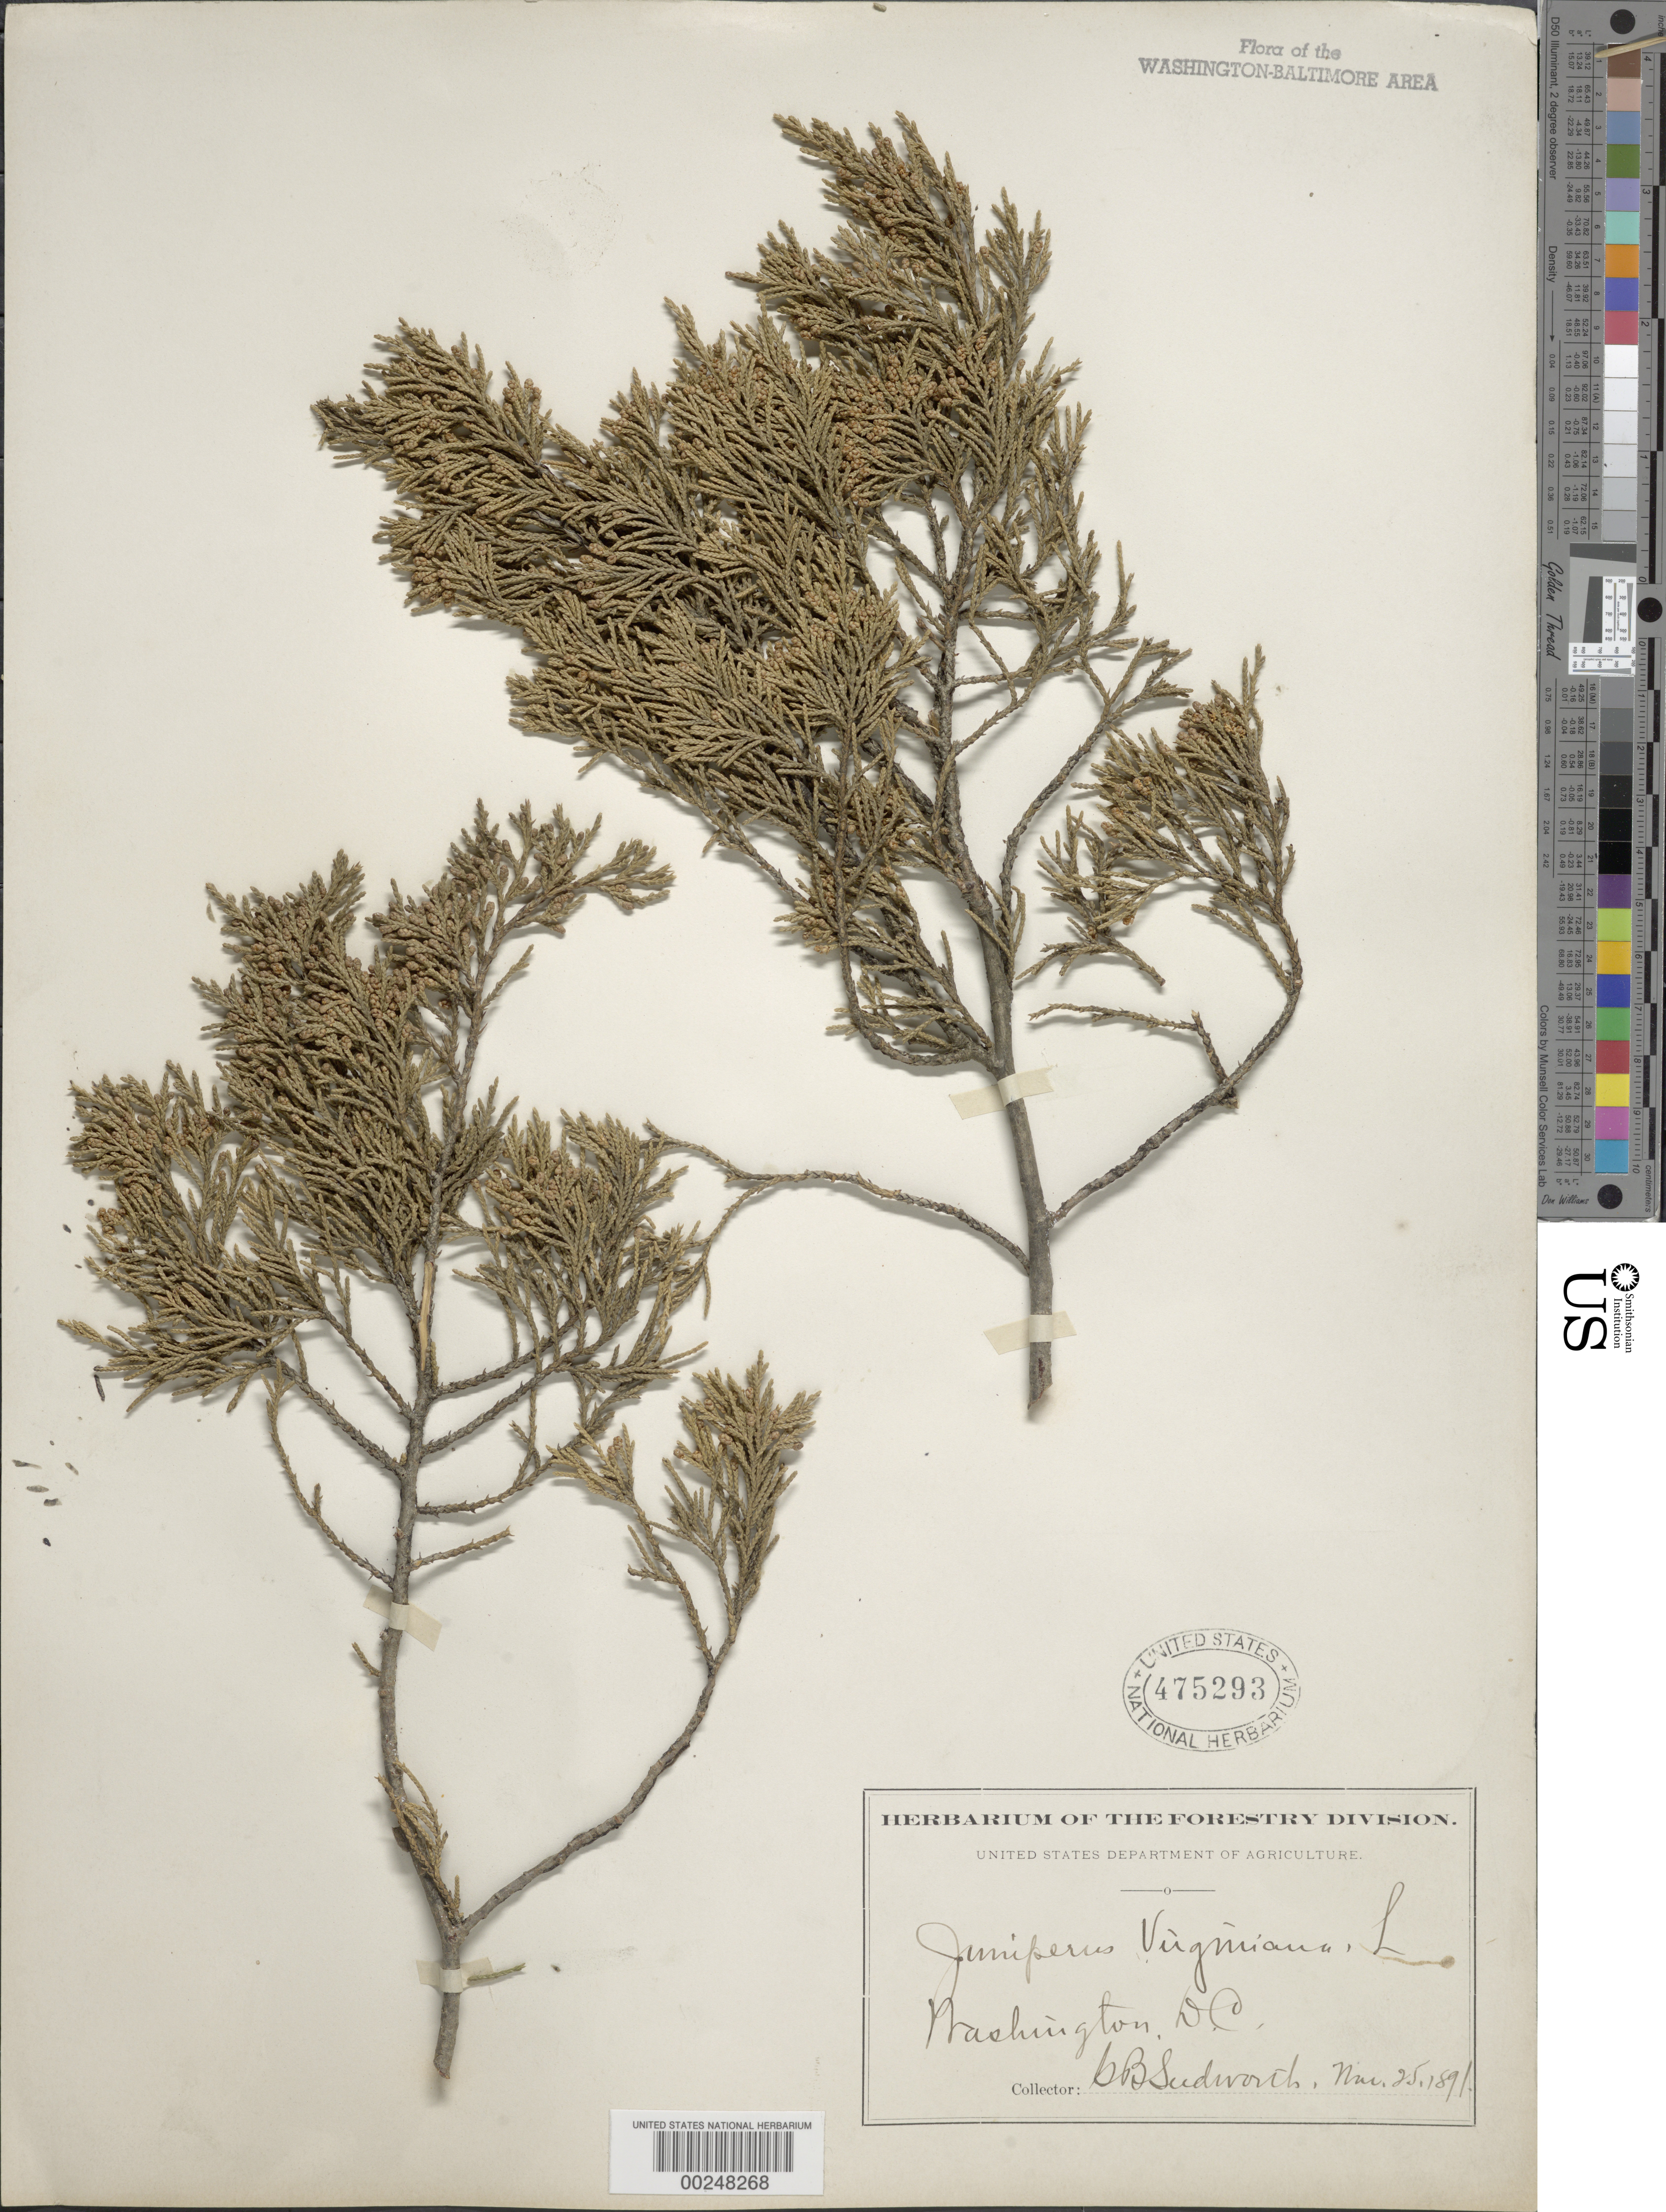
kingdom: Plantae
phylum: Tracheophyta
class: Pinopsida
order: Pinales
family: Cupressaceae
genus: Juniperus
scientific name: Juniperus virginiana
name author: L.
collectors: G. B. Sudworth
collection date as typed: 25 Mar 1891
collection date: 1891-03-25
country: United States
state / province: District of Columbia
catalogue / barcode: US 475293